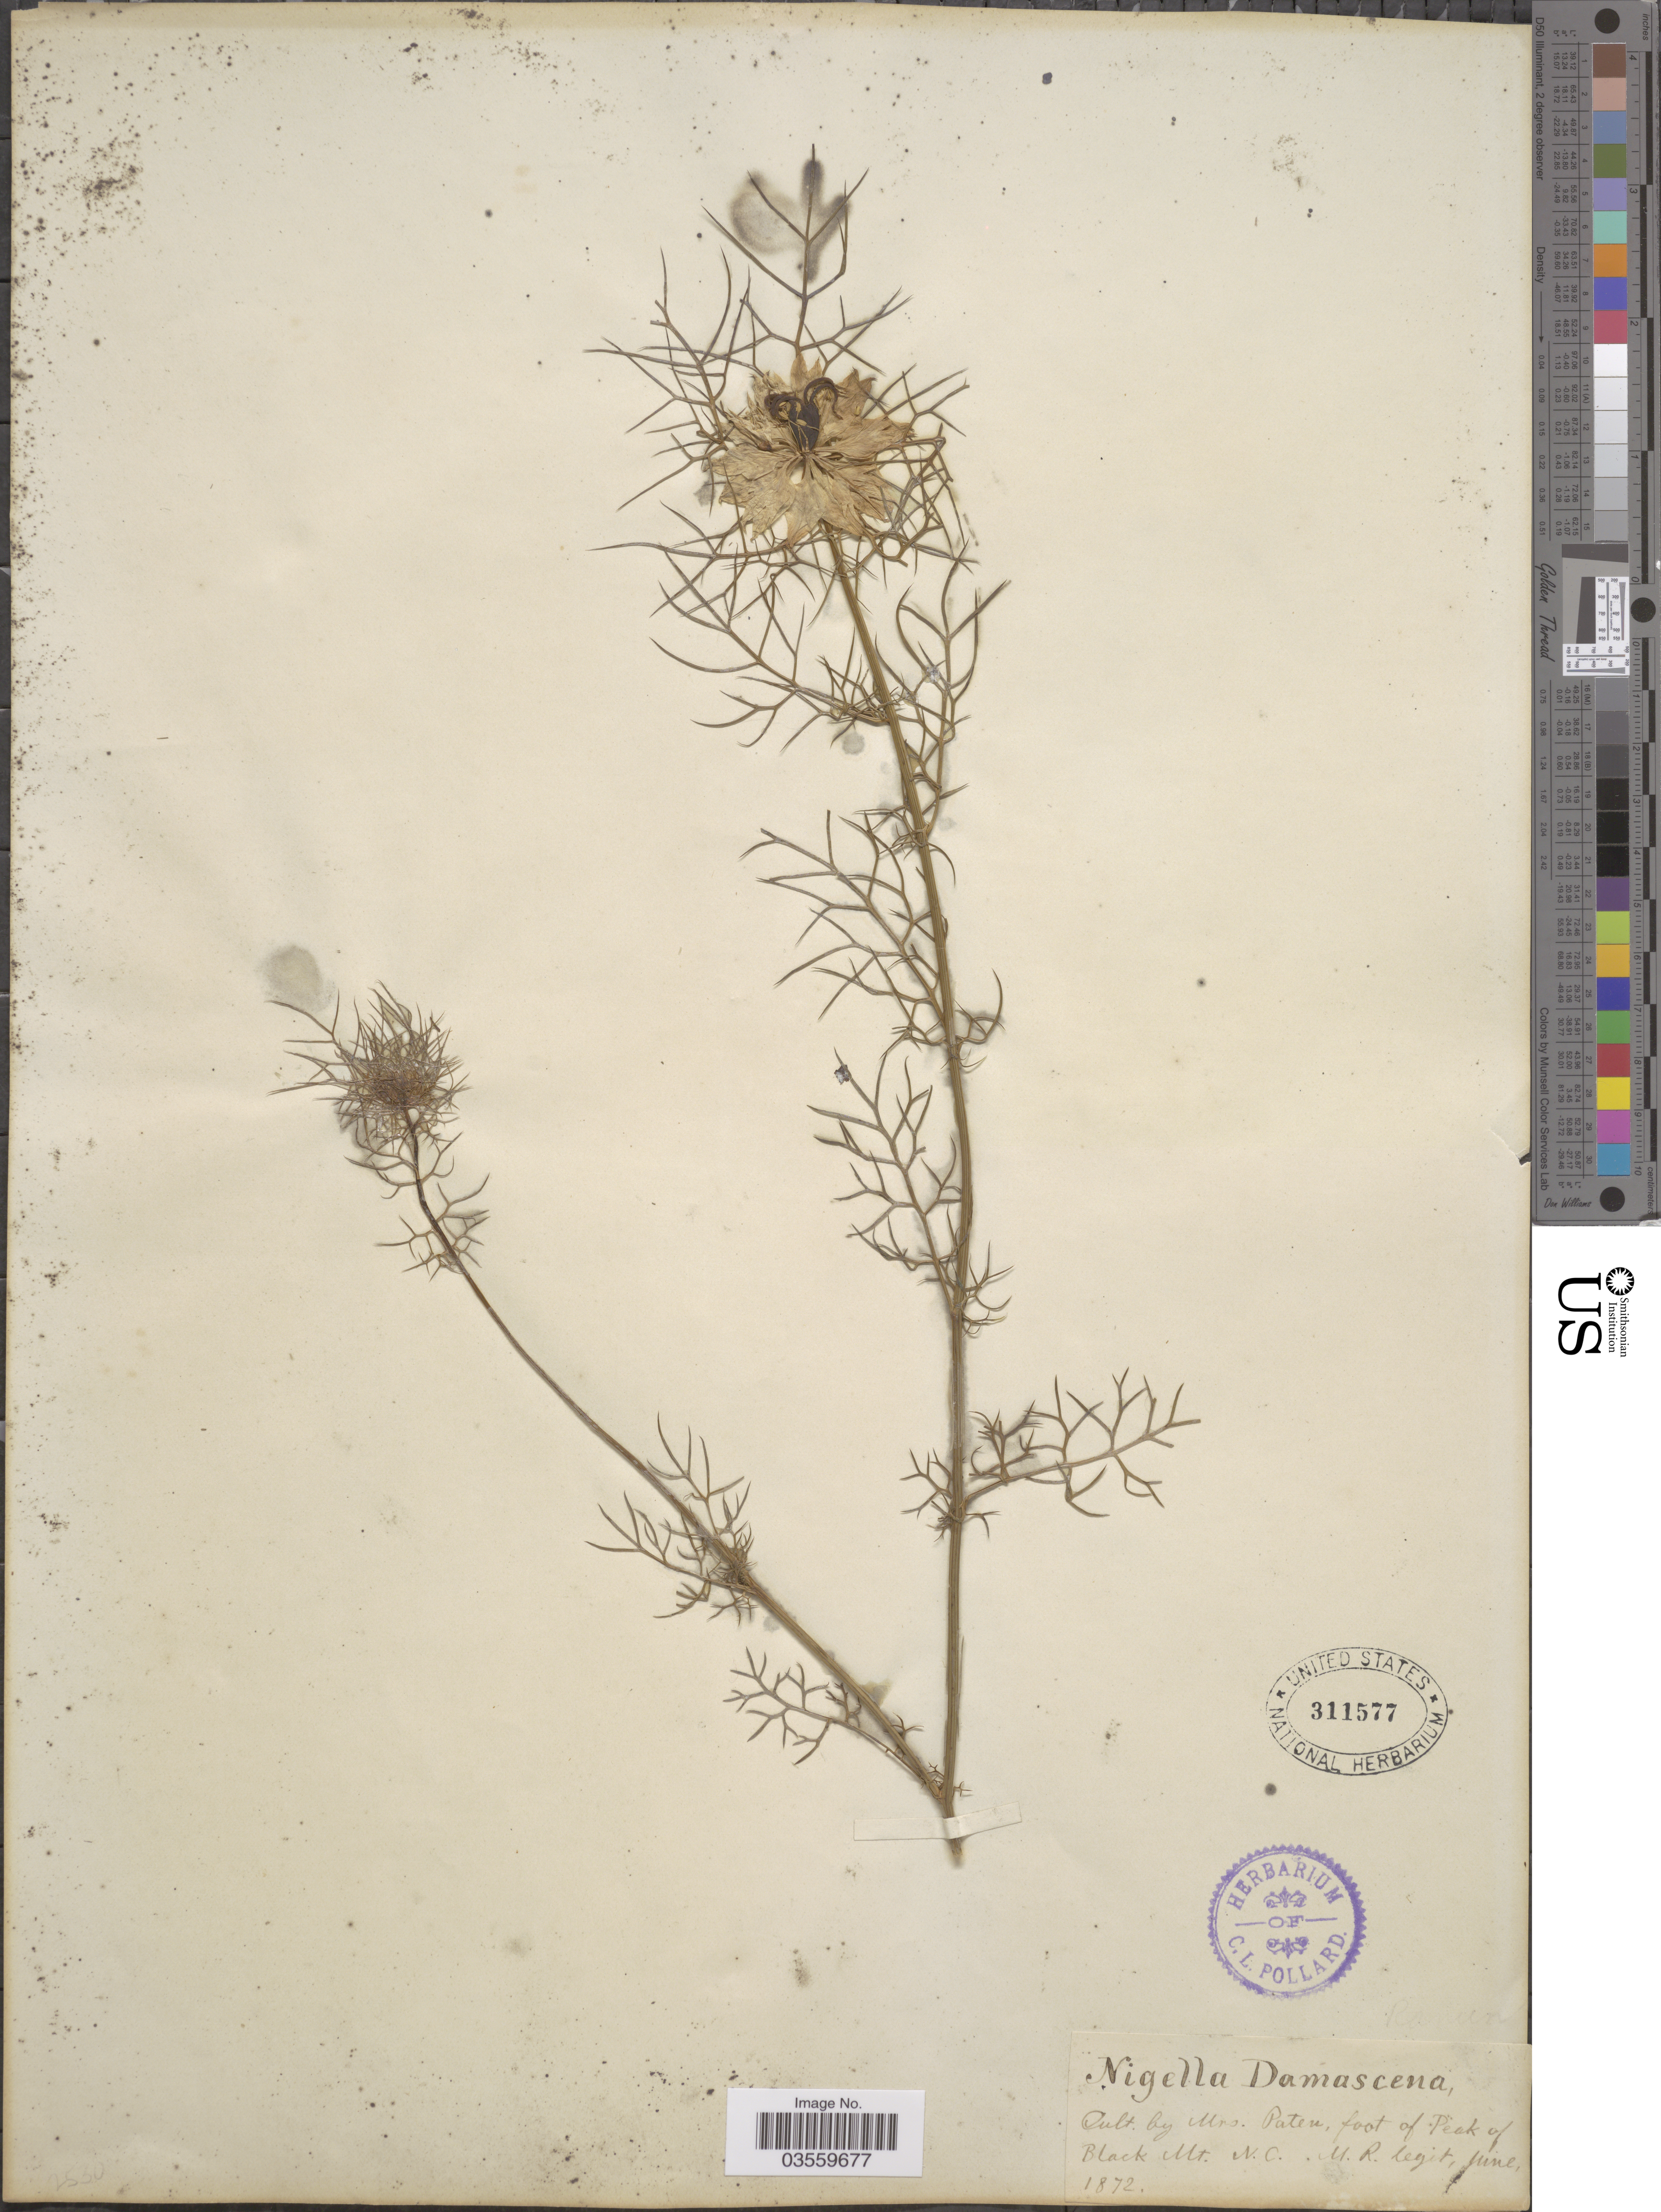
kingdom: Plantae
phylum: Tracheophyta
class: Magnoliopsida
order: Ranunculales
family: Ranunculaceae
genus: Nigella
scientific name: Nigella damascena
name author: L.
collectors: Paten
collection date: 1872-06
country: United States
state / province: North Carolina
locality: Foot of Peak of Black Mt.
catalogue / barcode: US 311577